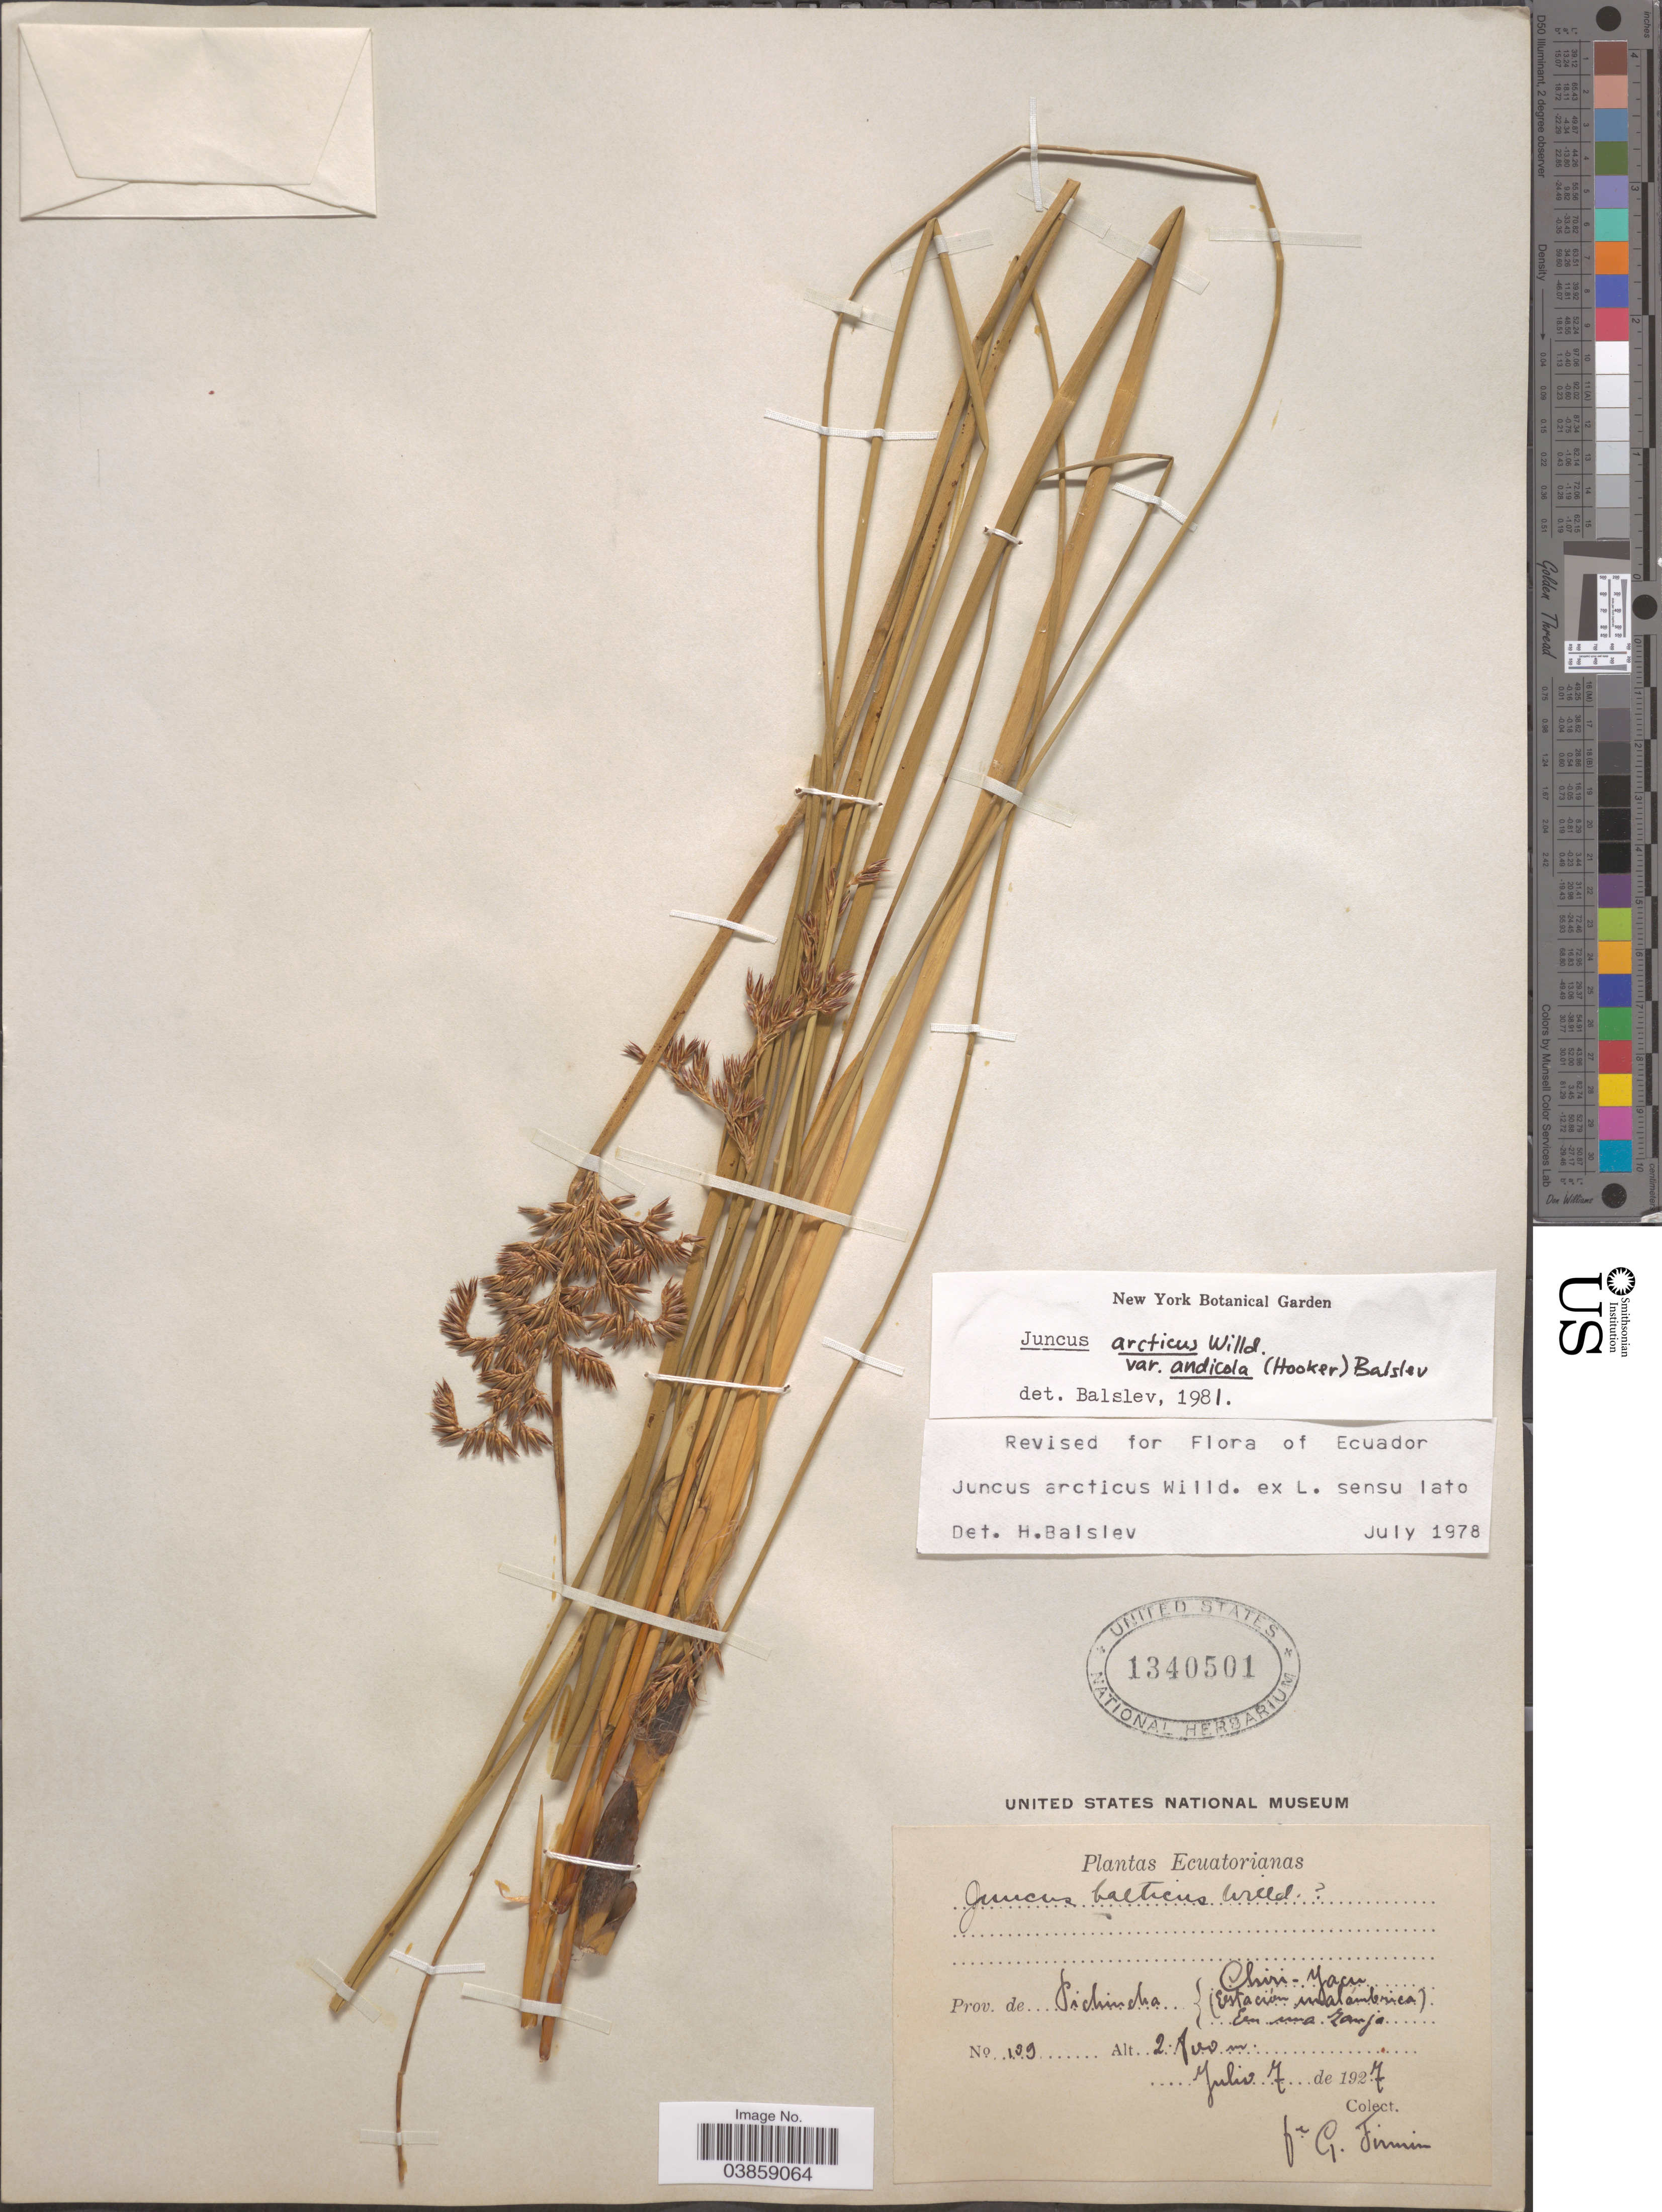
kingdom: Plantae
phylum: Tracheophyta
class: Liliopsida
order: Poales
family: Juncaceae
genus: Juncus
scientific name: Juncus arcticus var. andicola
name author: (Hook.) Balslev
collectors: F. Firmin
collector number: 139*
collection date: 1927-07-07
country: Ecuador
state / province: Pichincha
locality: Chiri-Yacu. Estación inalambrica, En una Zanja.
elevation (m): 2800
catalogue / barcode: US 1340501